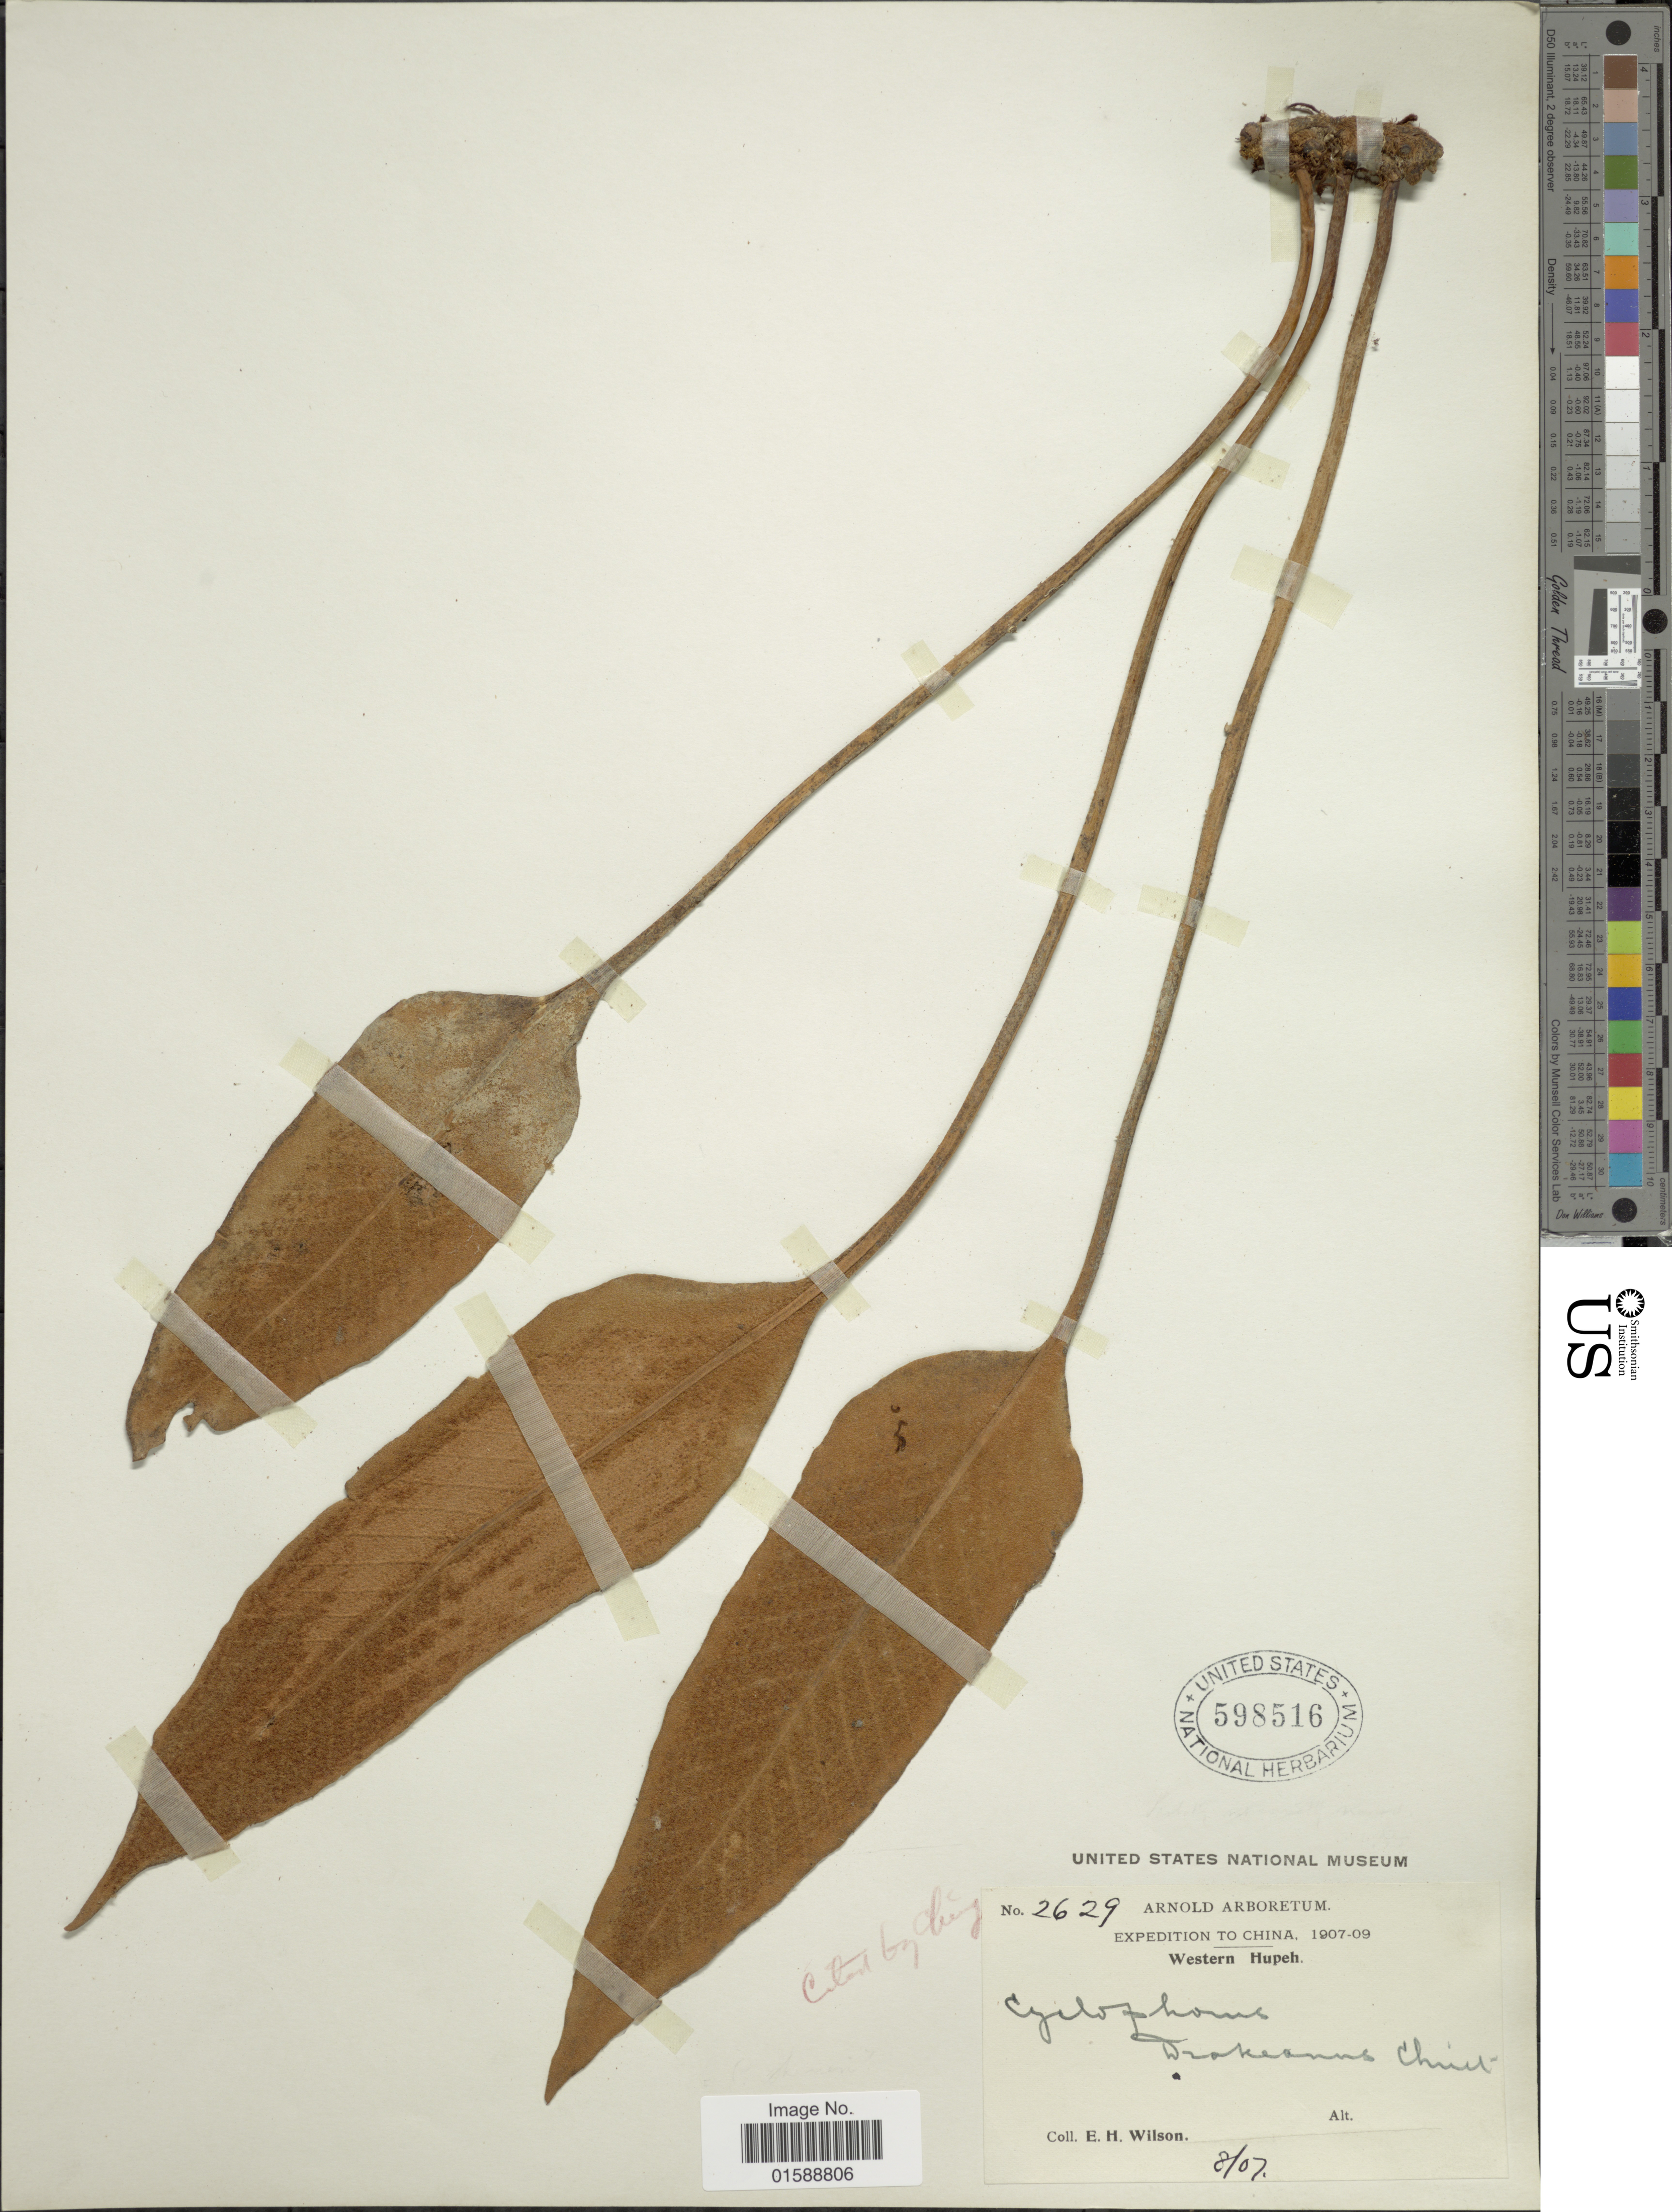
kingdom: Plantae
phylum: Tracheophyta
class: Polypodiopsida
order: Polypodiales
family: Polypodiaceae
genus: Pyrrosia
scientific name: Pyrrosia drakeana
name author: (Franch.) Ching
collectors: E. Wilson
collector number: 2629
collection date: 1907-08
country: China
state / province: Hubei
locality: Western Hupeh.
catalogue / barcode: US 598516